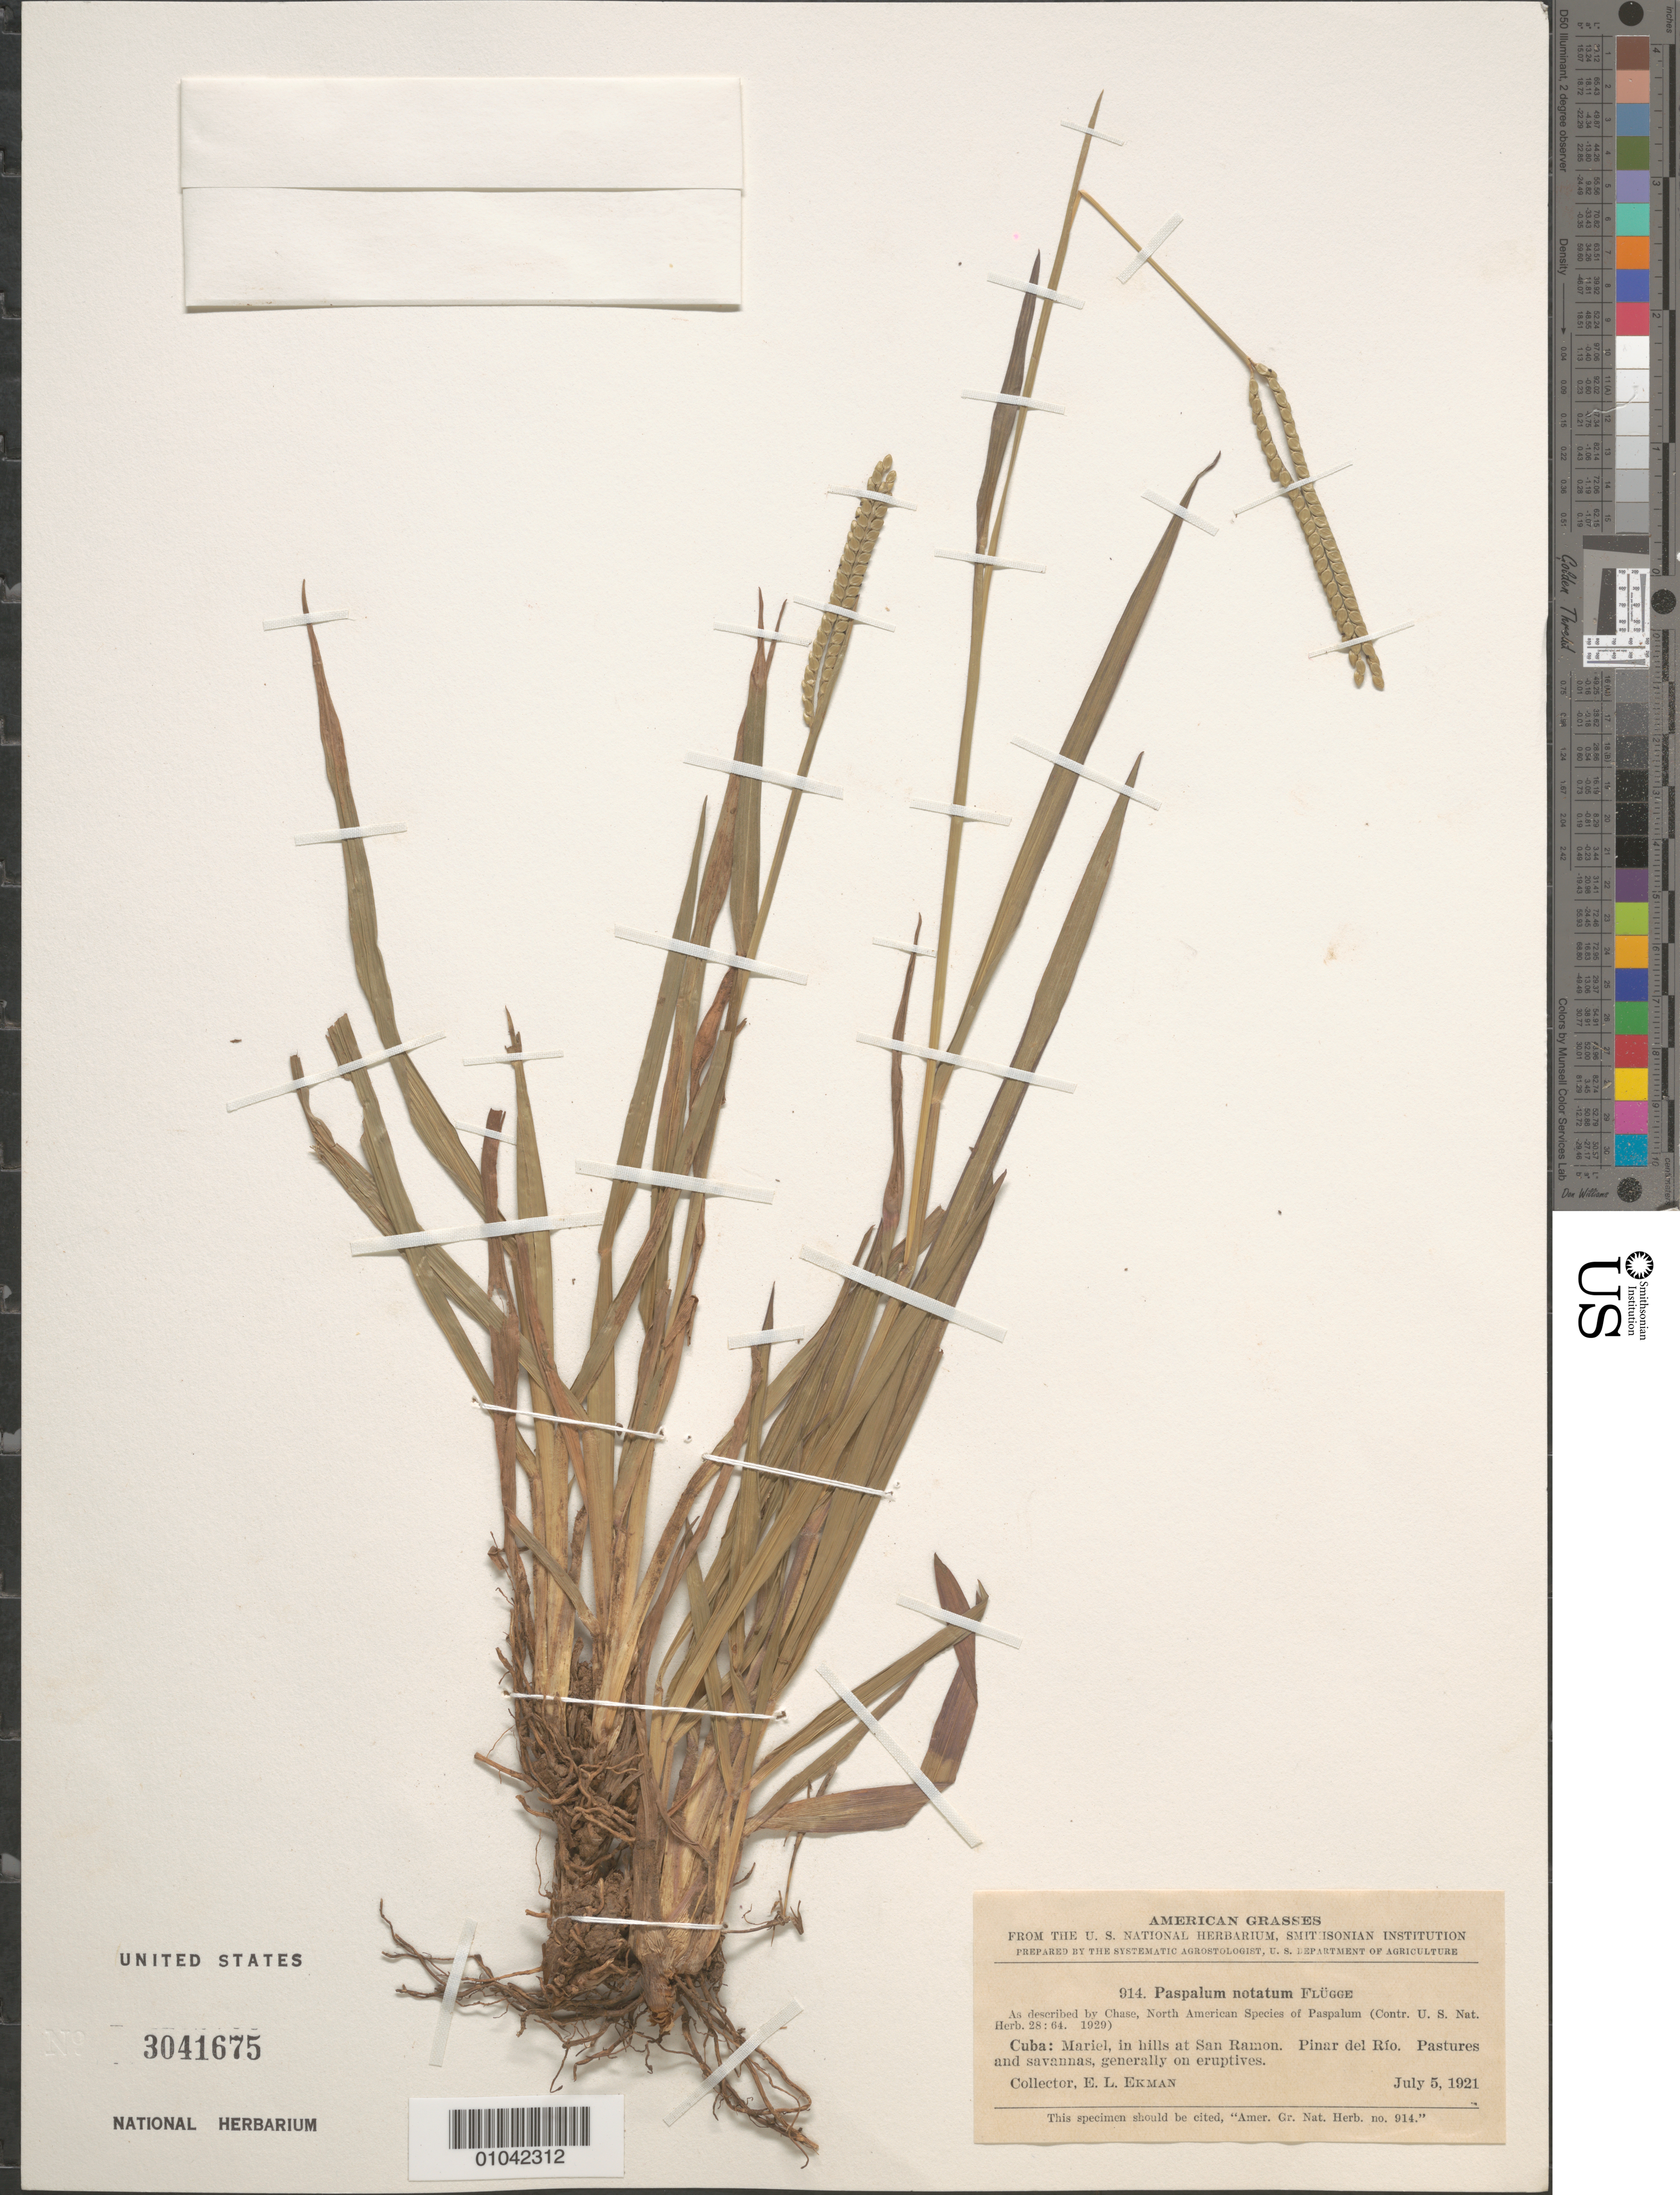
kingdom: Plantae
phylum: Tracheophyta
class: Liliopsida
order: Poales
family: Poaceae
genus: Paspalum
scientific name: Paspalum notatum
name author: Flüggé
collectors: E. L. Ekman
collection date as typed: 05 Jul 1921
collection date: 1921-07-05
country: Cuba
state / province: Pinar del Rio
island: Cuba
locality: Mariel, in hills at San Ramon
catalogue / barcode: US 3041675